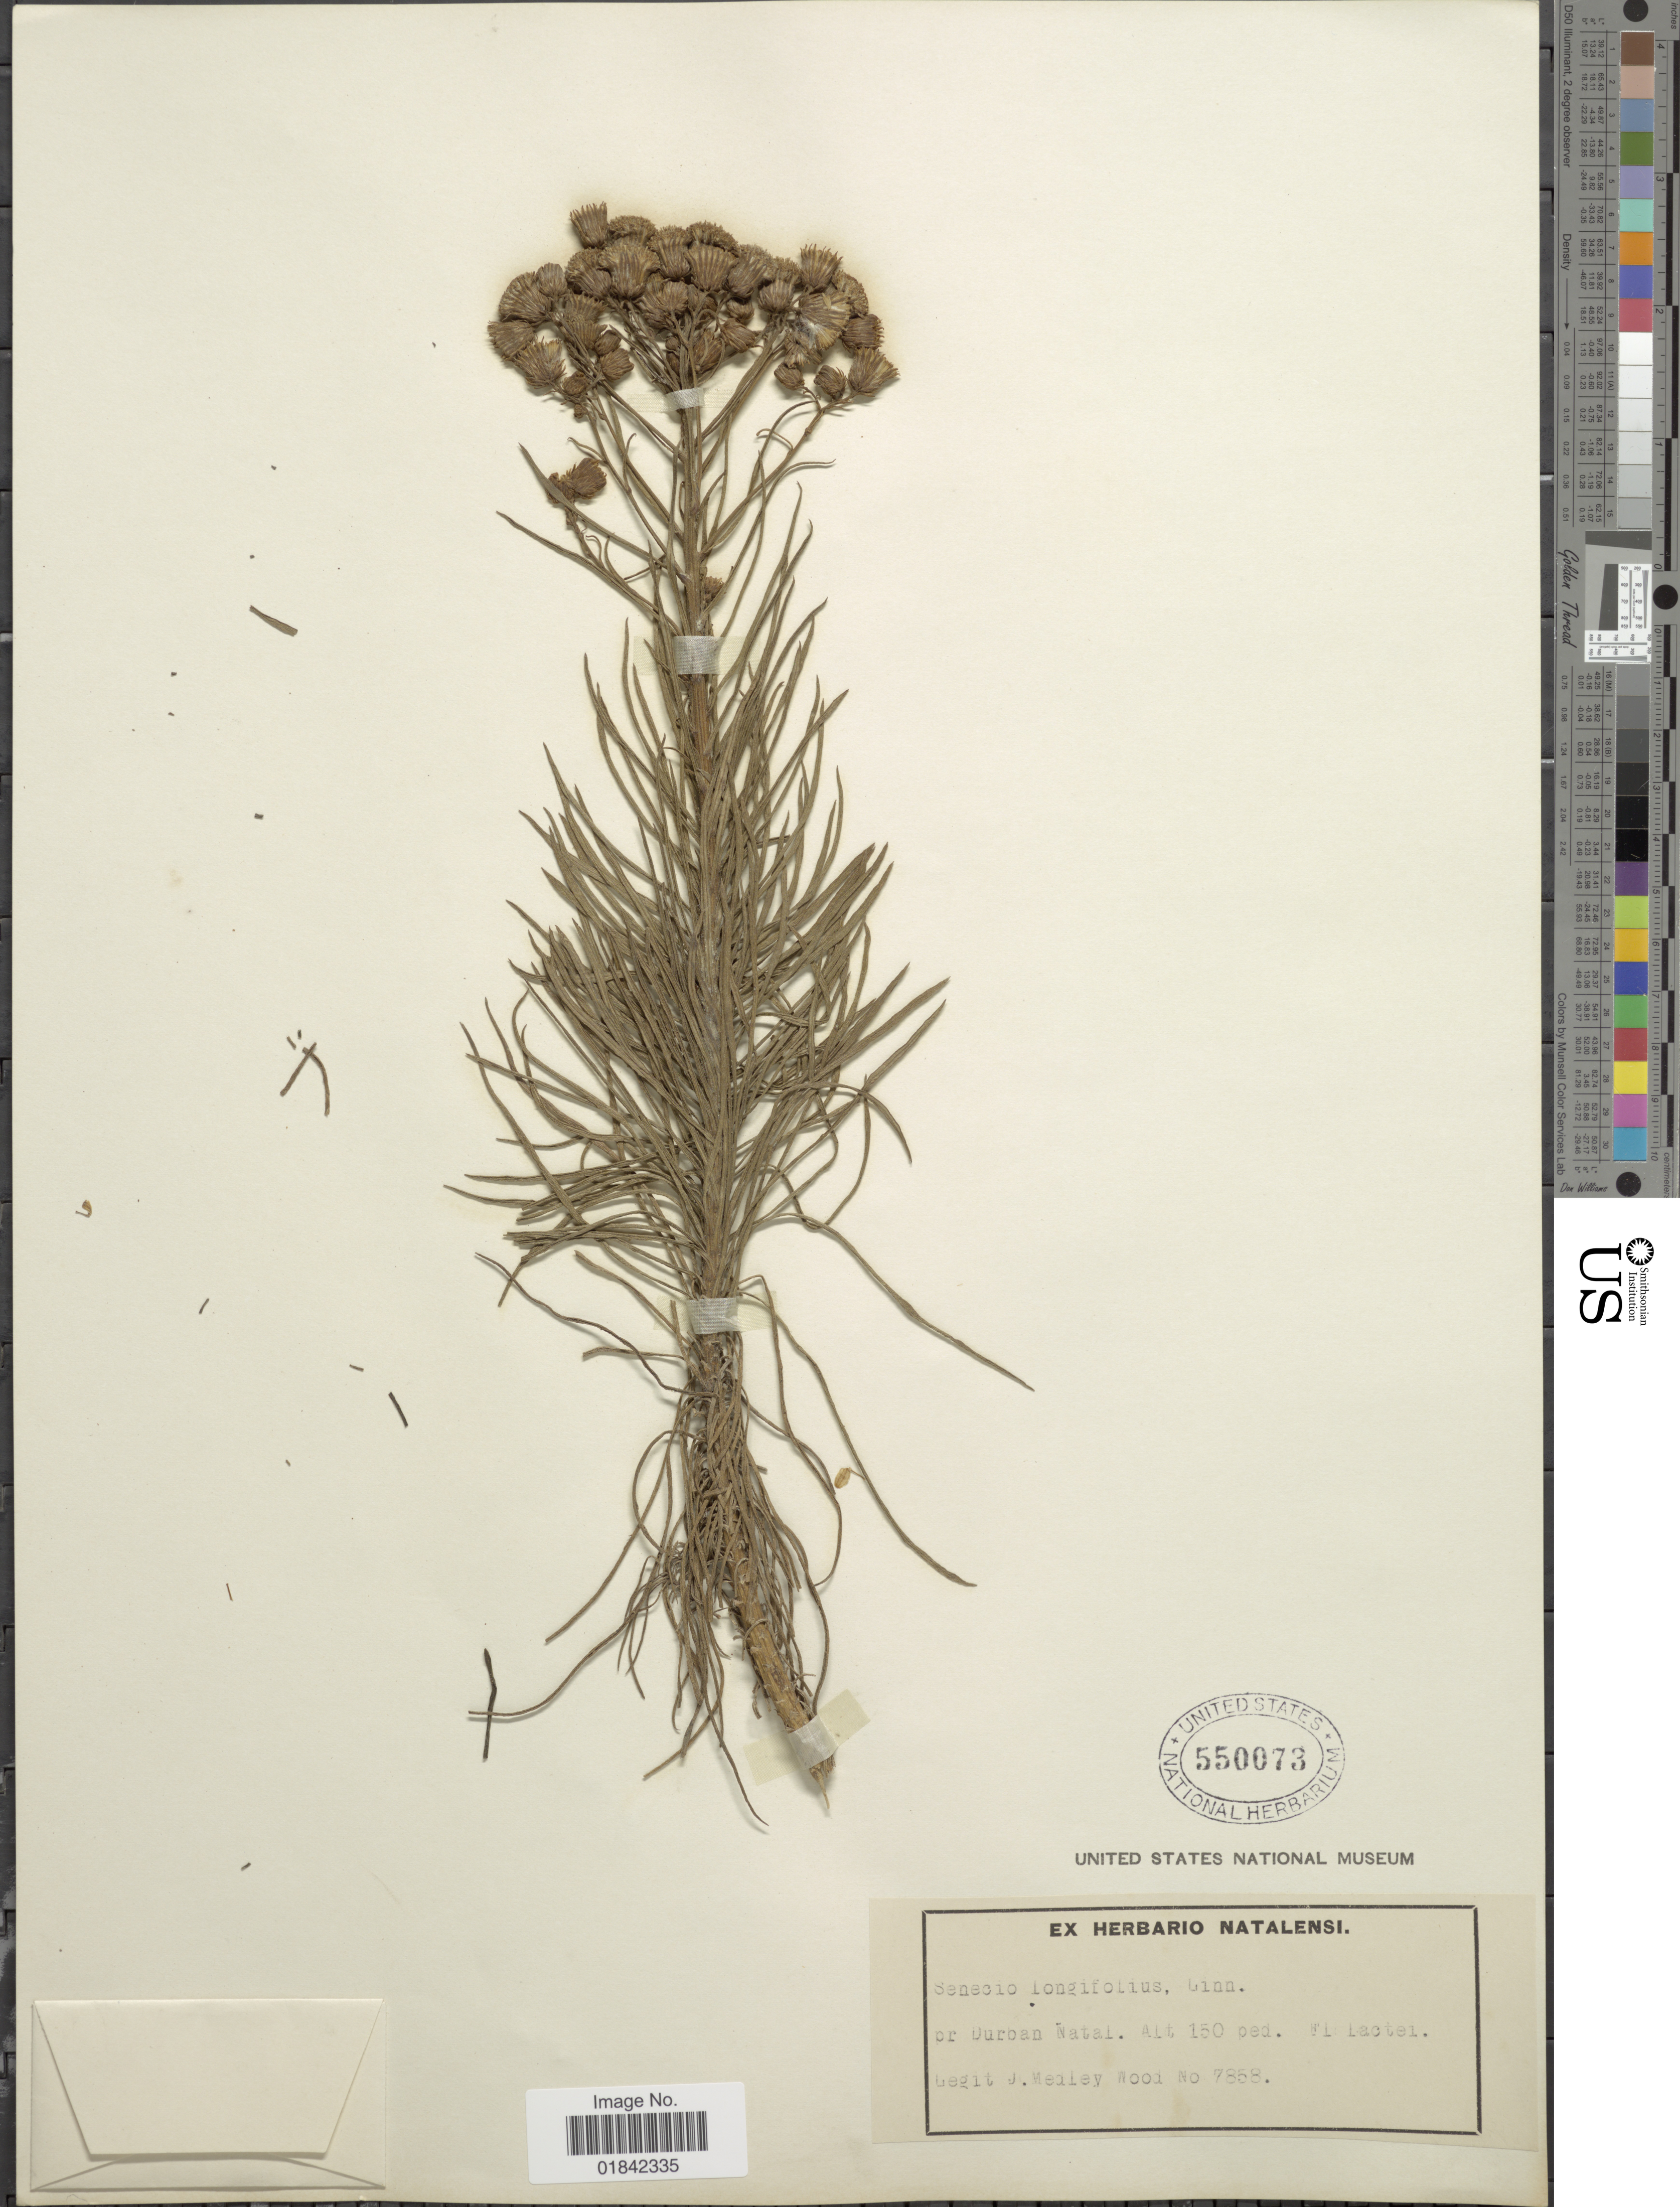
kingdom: Plantae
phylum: Tracheophyta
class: Magnoliopsida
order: Asterales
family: Asteraceae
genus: Senecio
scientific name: Senecio longifolius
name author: L.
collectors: J. Medley Wood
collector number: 7858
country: South Africa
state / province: KwaZulu-Natal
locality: Pr Durban Natal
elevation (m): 46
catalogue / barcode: US 550073